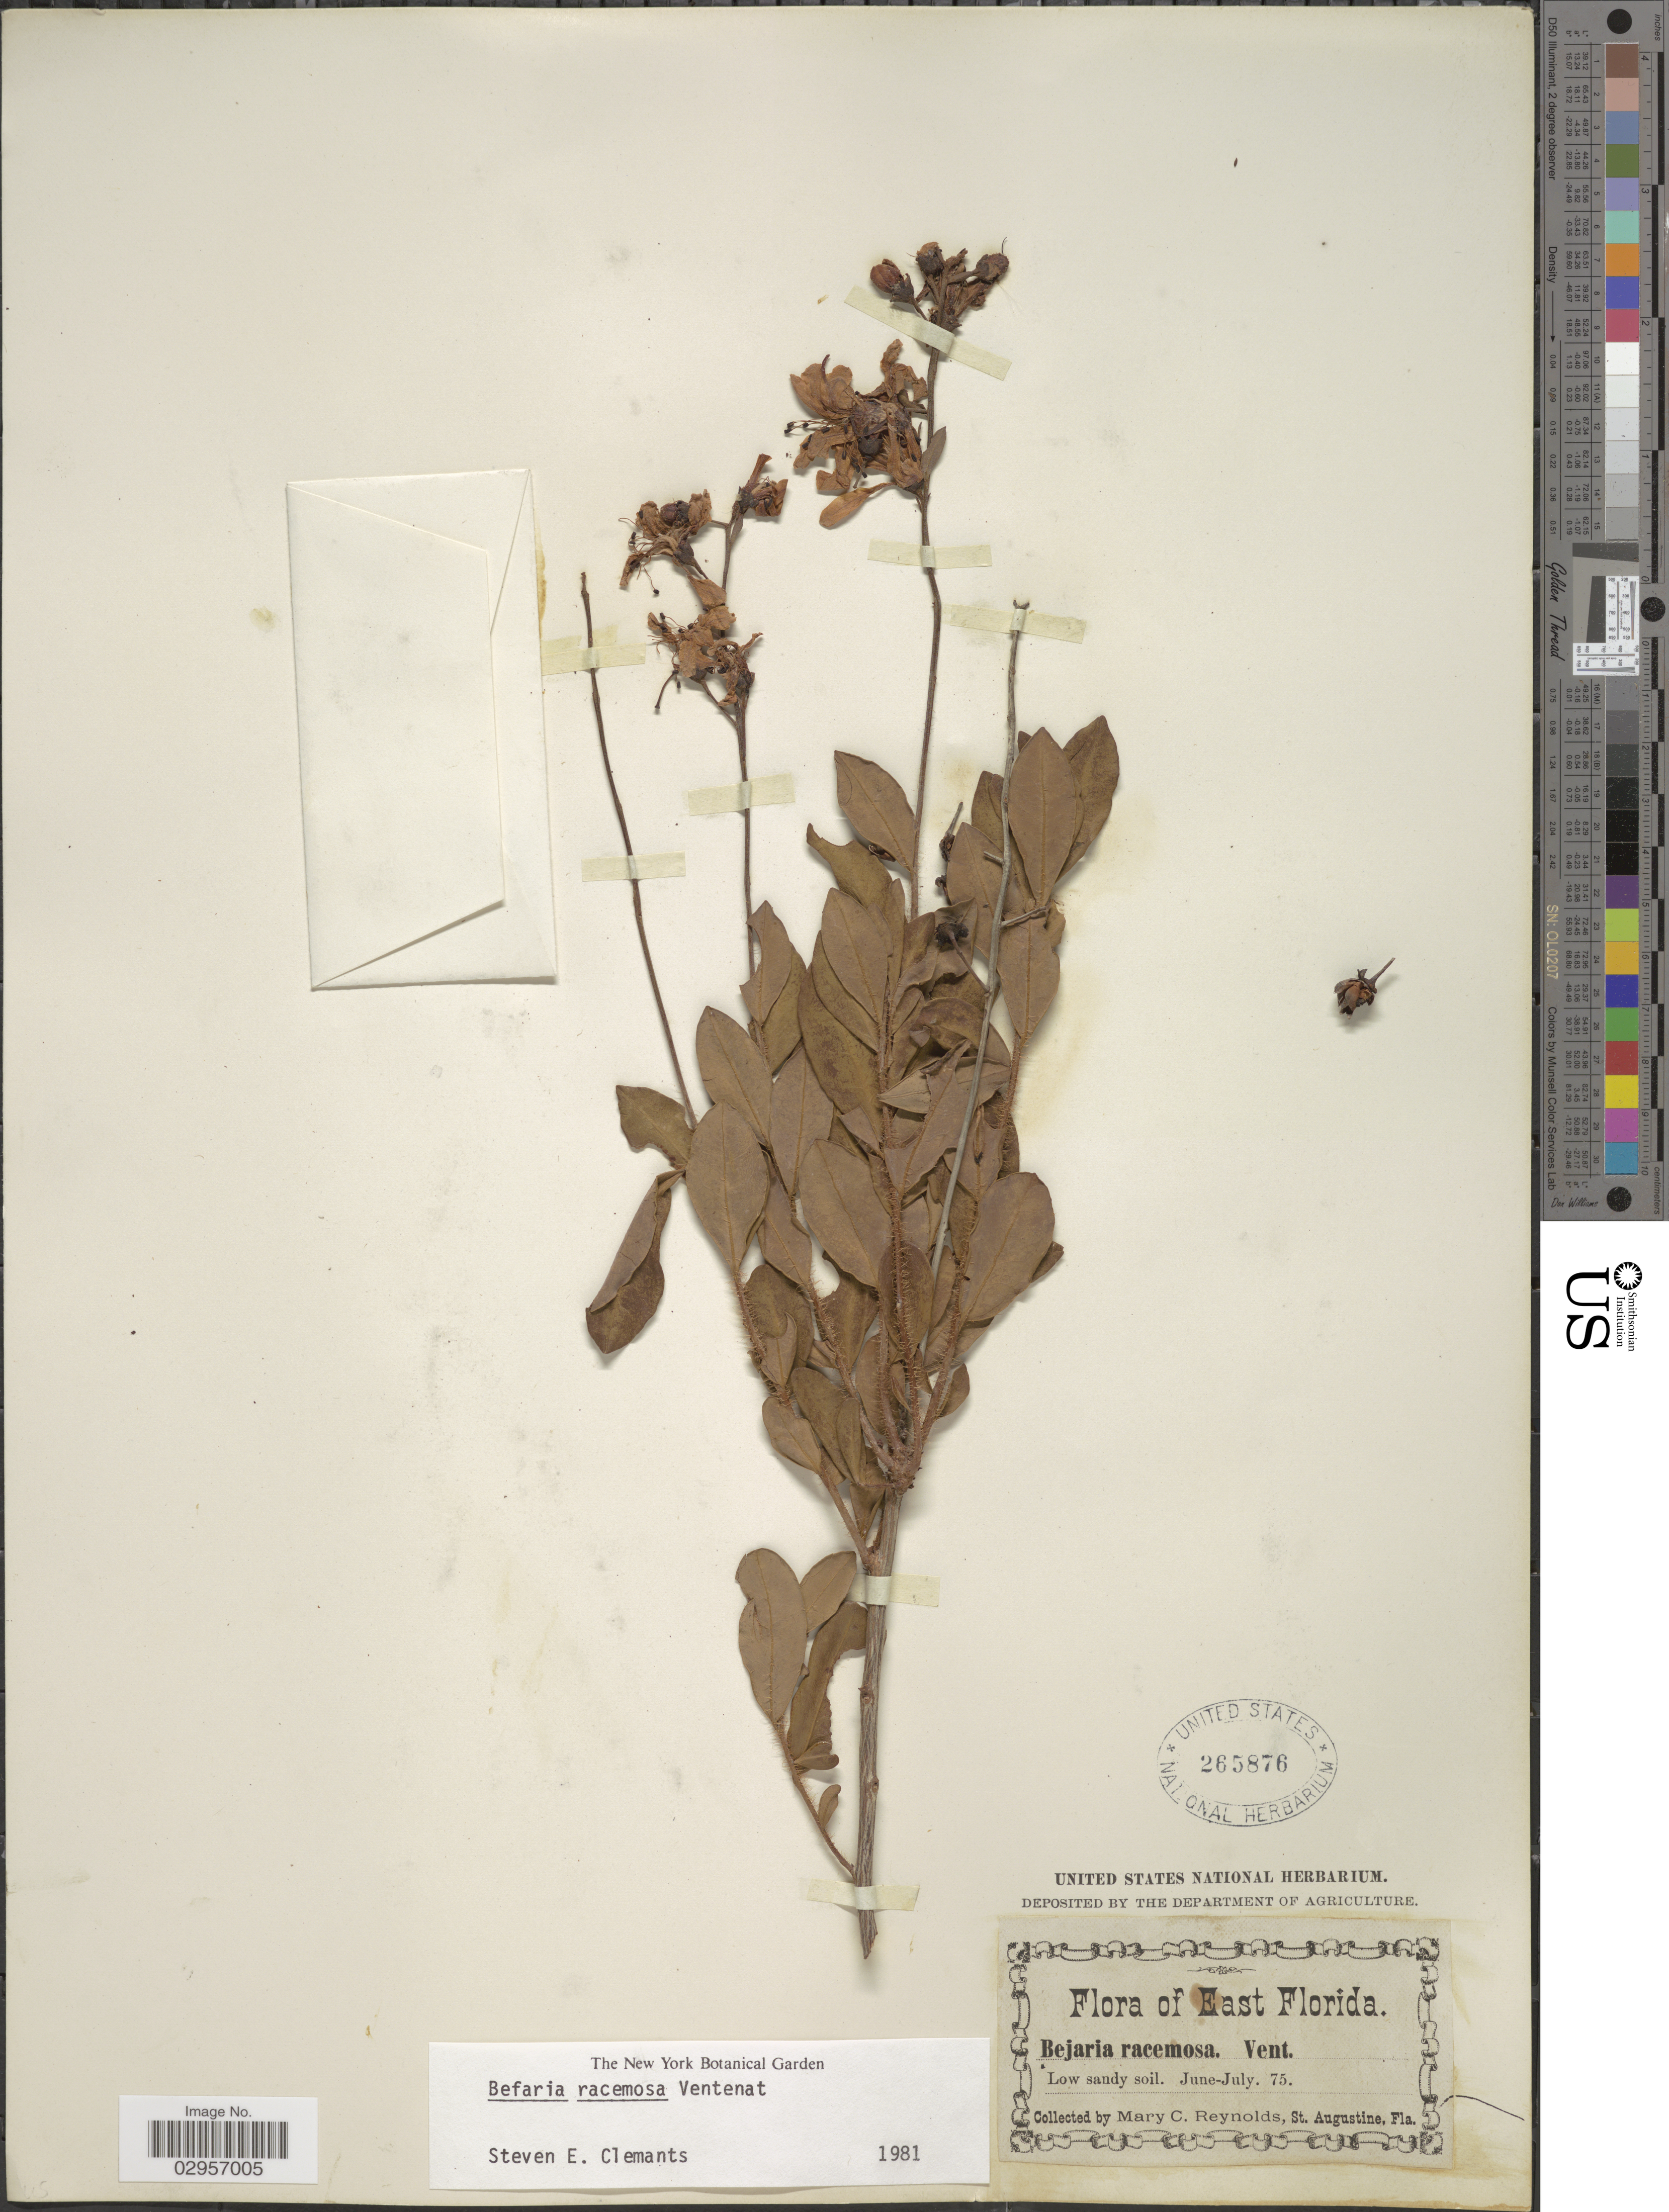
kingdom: Plantae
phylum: Tracheophyta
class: Magnoliopsida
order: Ericales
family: Ericaceae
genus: Bejaria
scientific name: Bejaria racemosa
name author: Vent.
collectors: M. Reynolds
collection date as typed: Transcribed d/m/y: /6/75 to /7/75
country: United States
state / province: Florida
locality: East Florida.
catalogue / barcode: US 265876